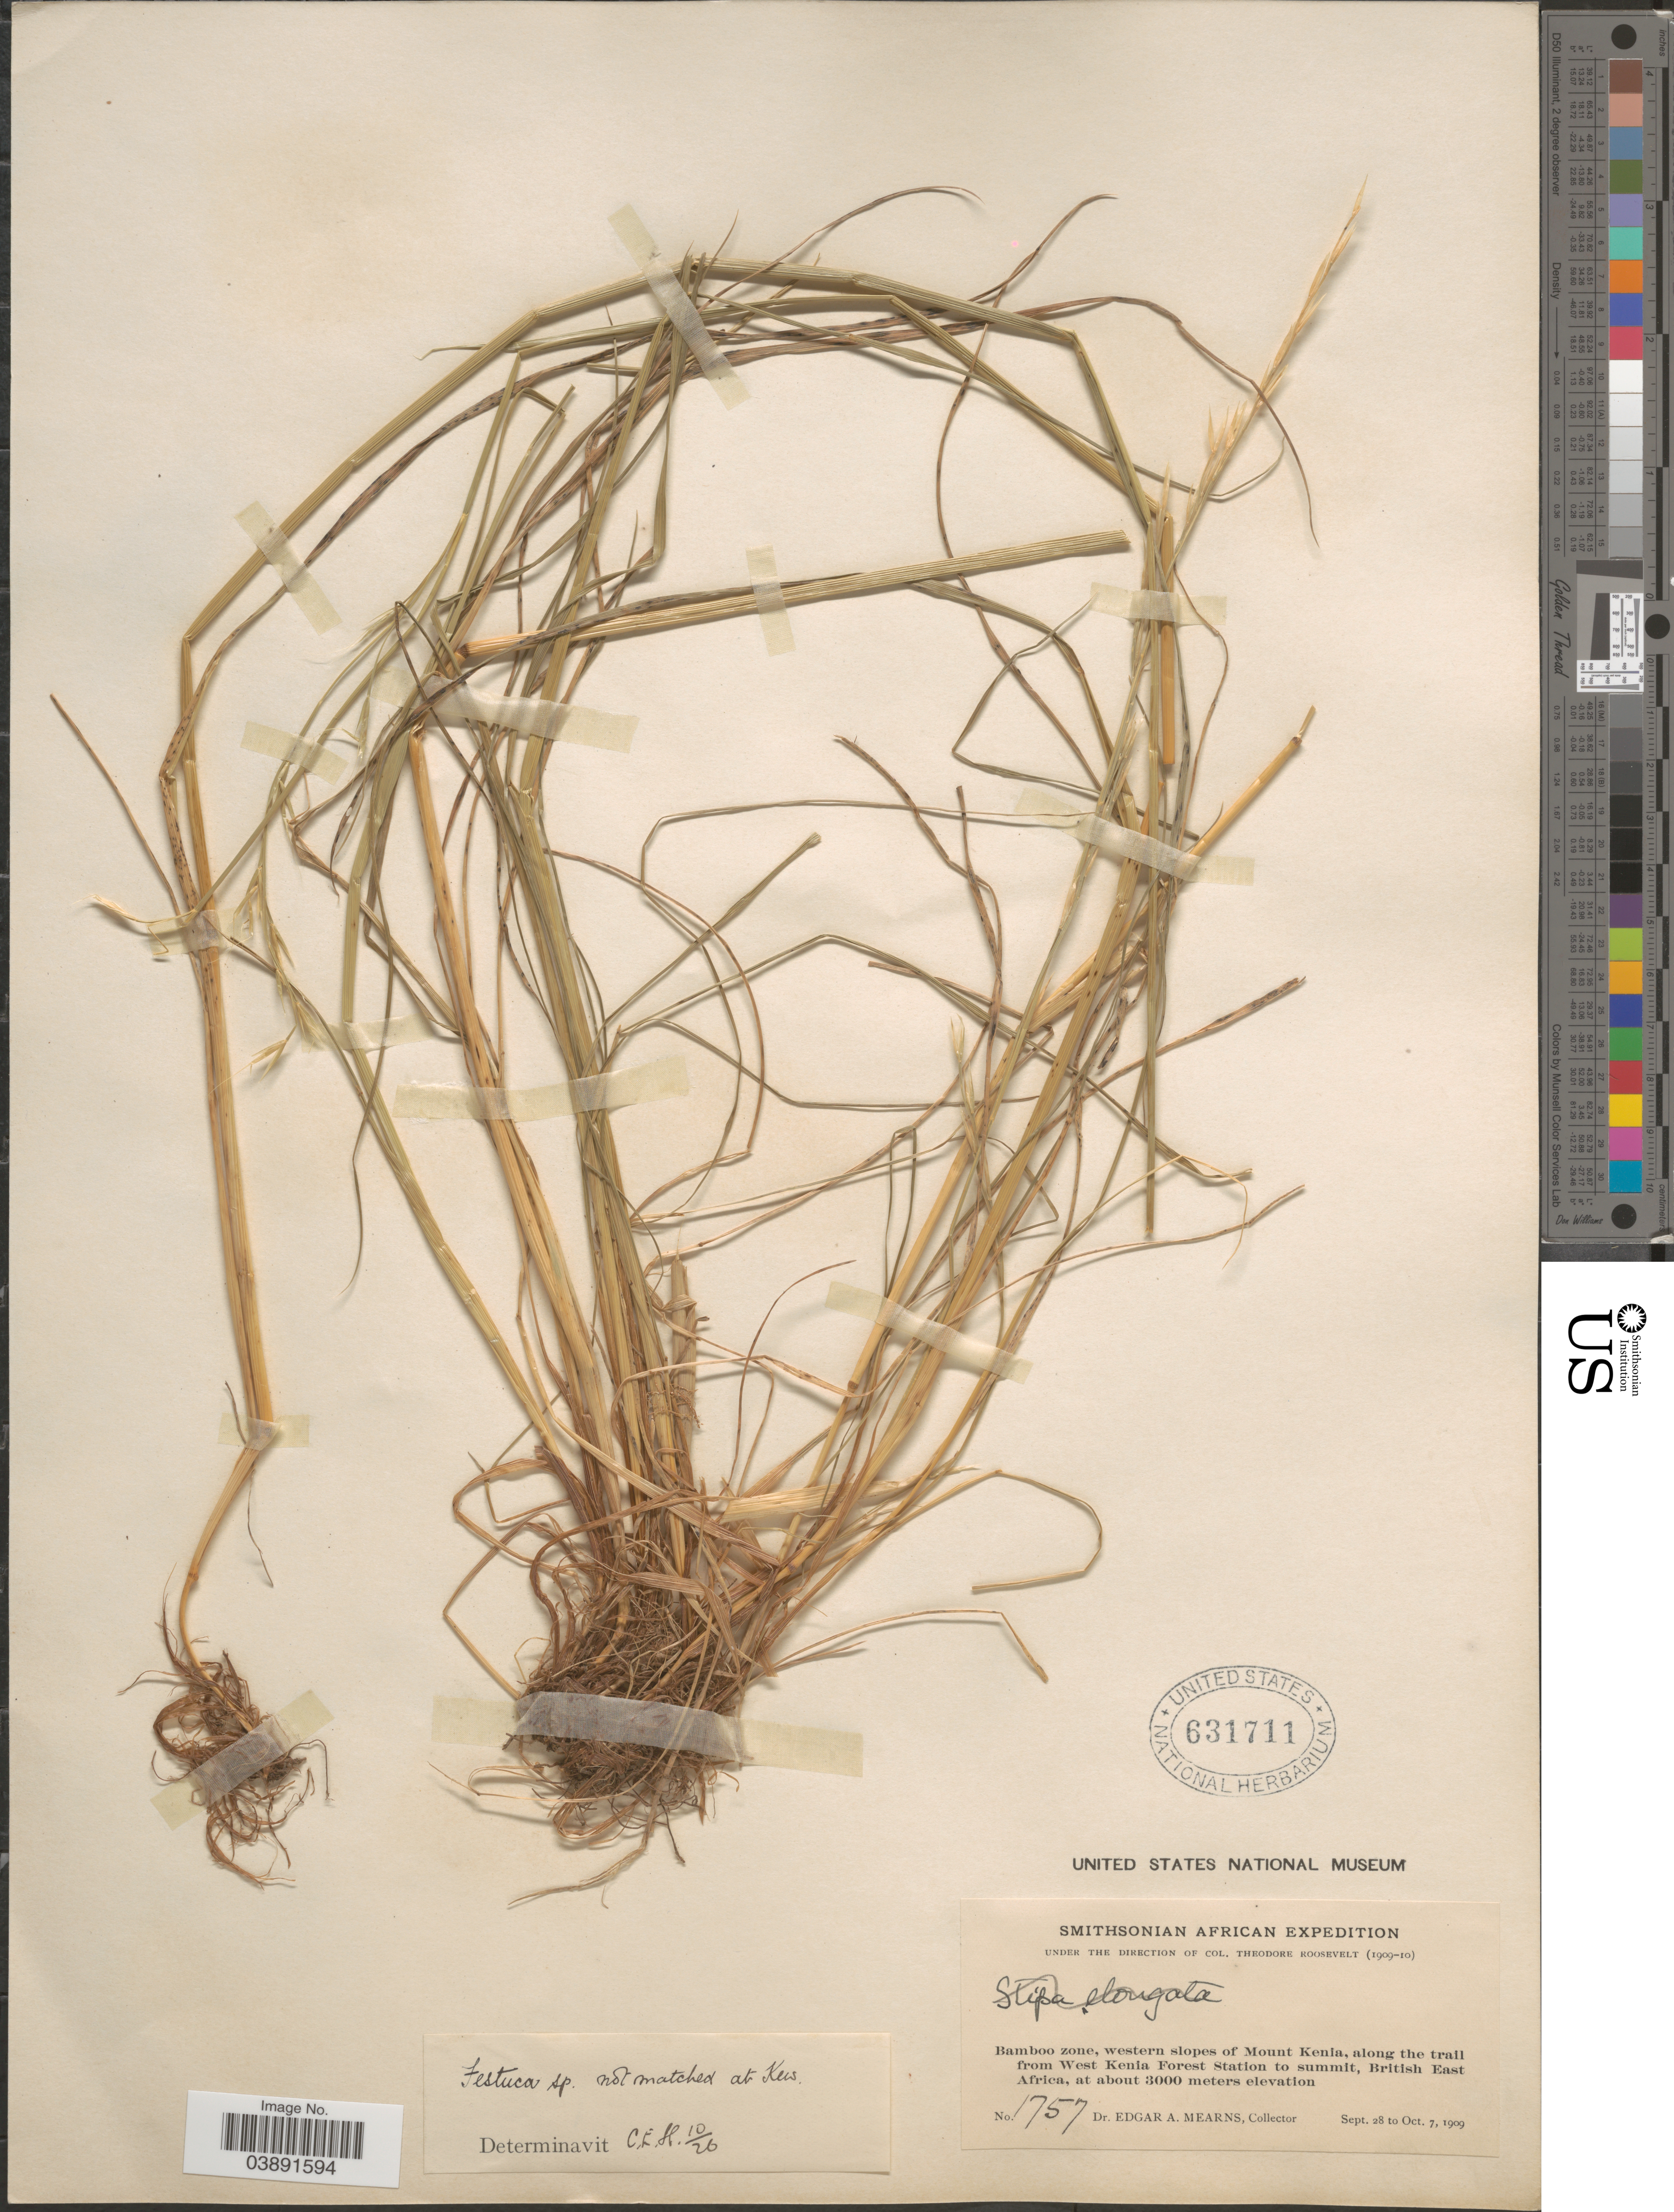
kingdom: Plantae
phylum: Tracheophyta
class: Liliopsida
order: Poales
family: Poaceae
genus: Festuca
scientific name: Festuca sp.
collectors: E. A. Mearns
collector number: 1757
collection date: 1909-09-28/1909-10-07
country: Kenya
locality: Bamboo zone, western slopes of Mount Kenia, along the trail from West Kenia Forest Station to summit, British East Africa.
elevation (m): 3000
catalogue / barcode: US 631711